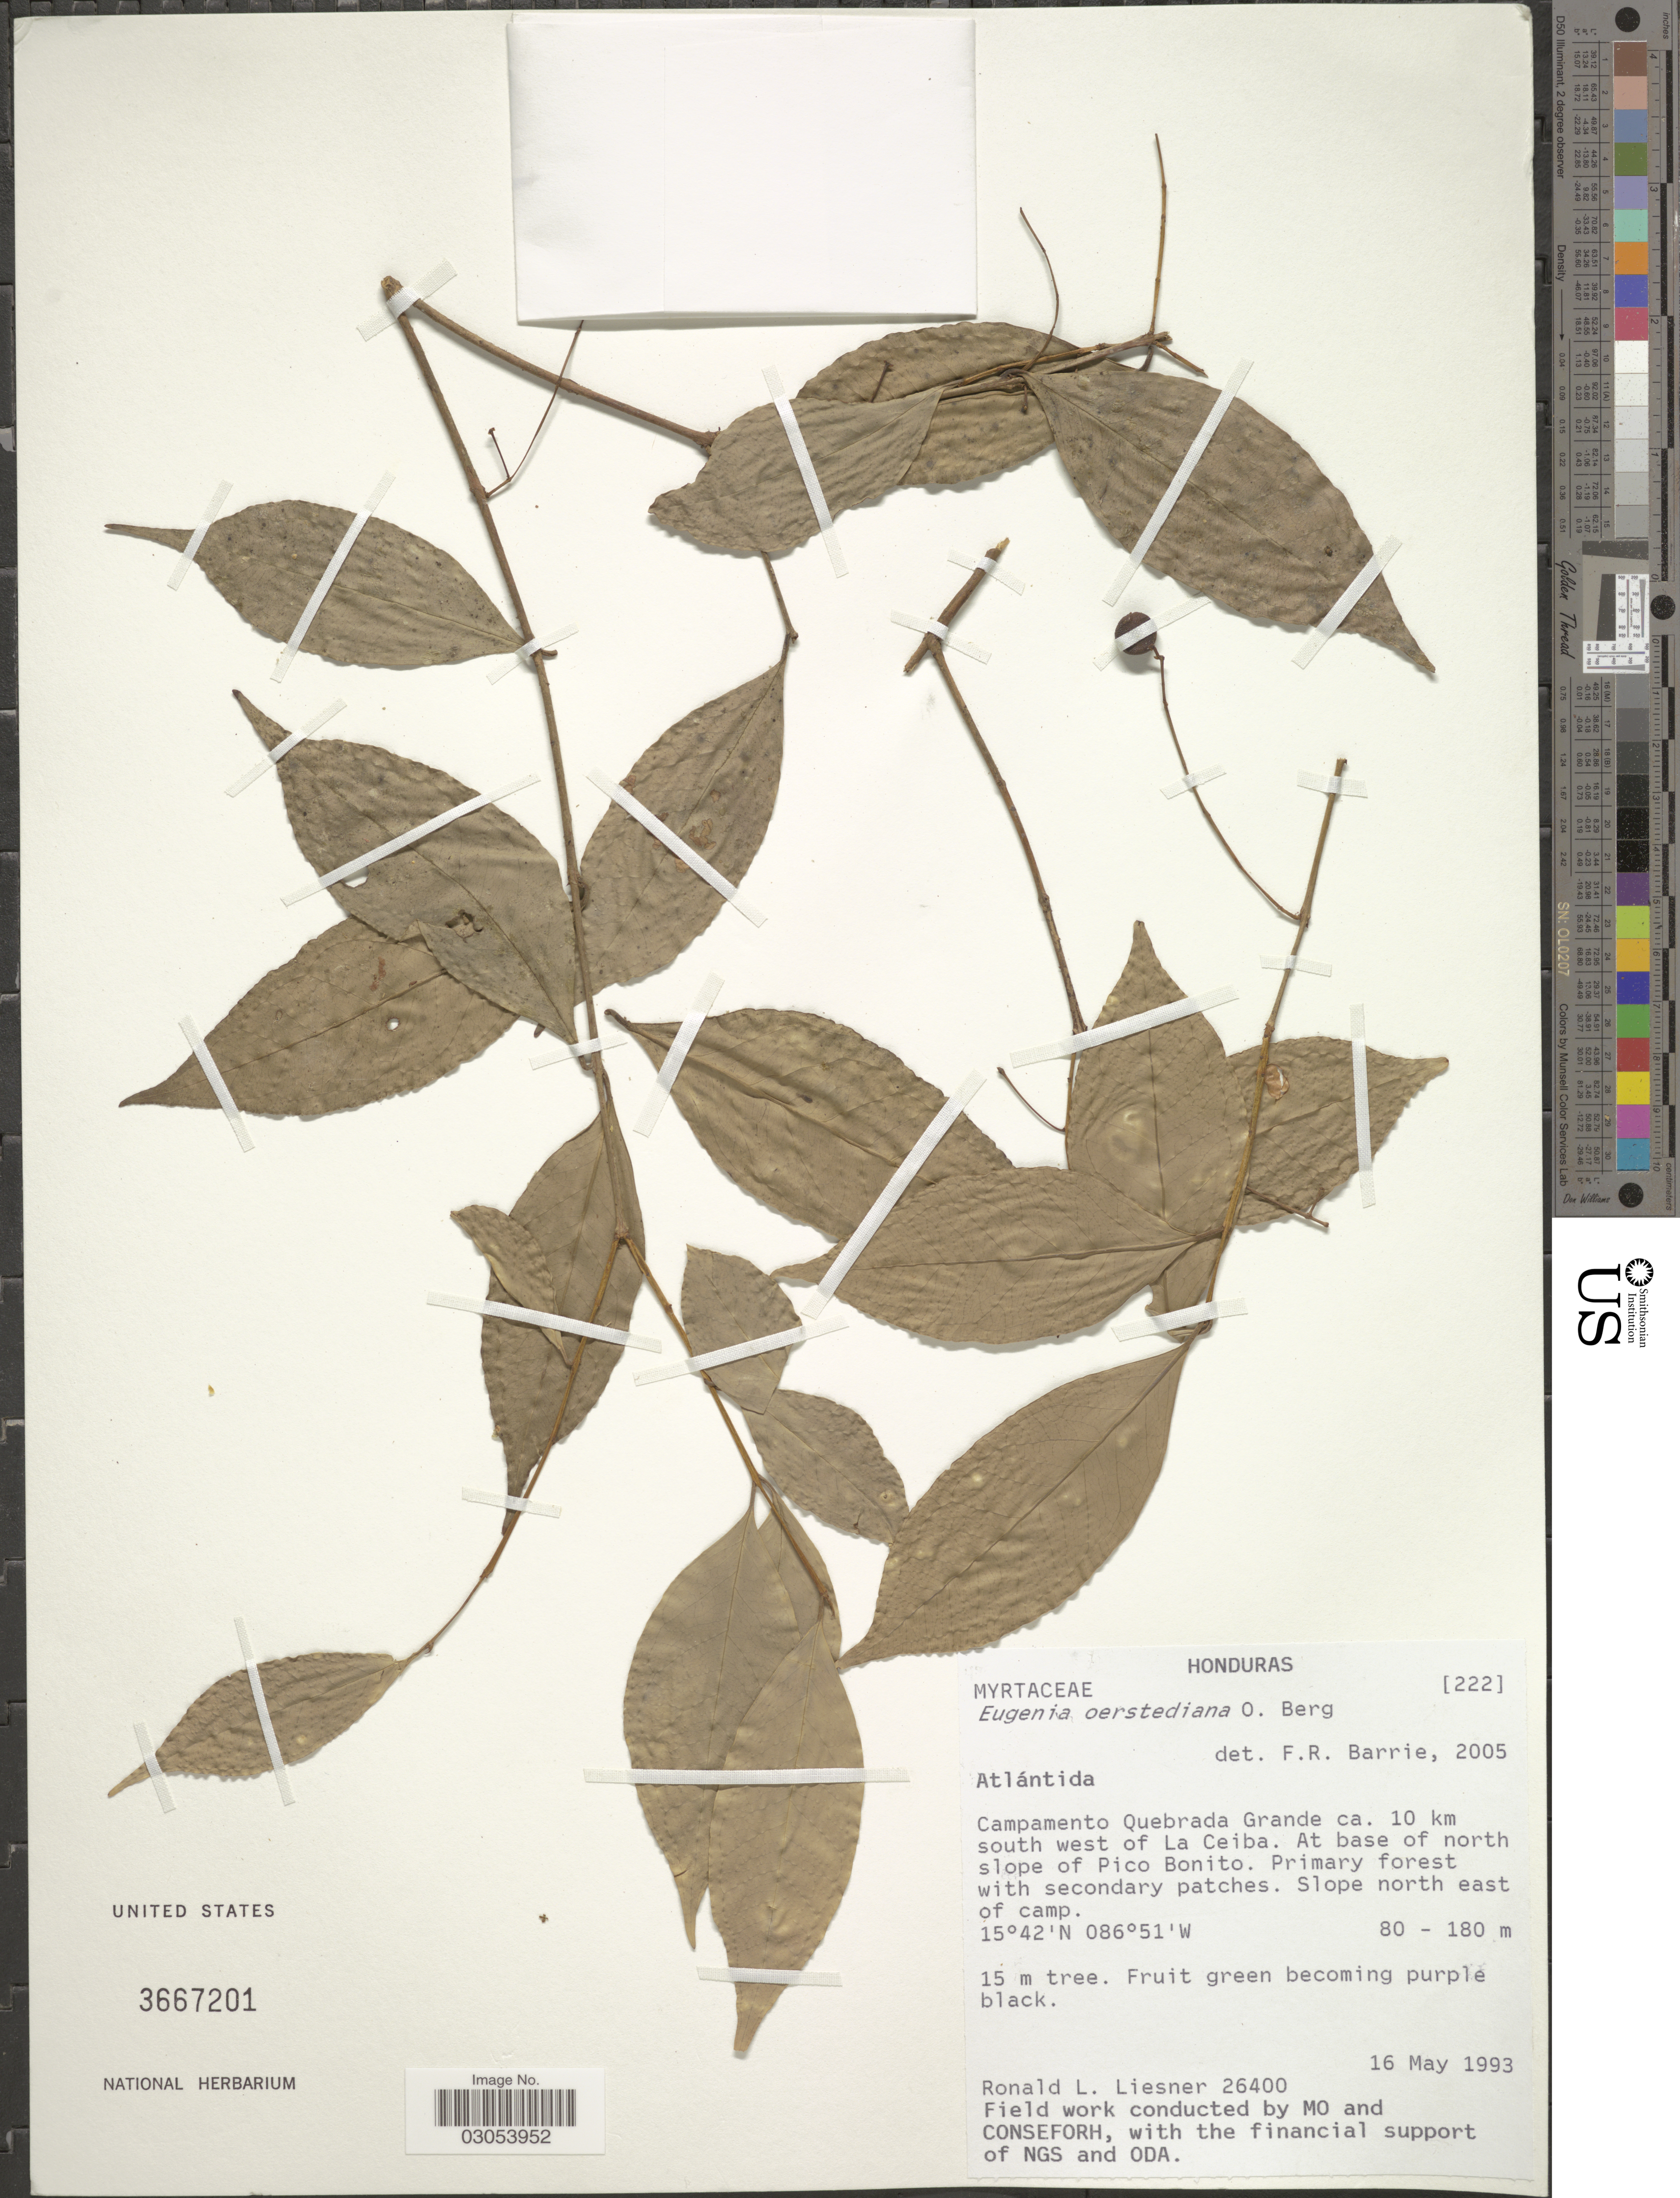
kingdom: Plantae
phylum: Tracheophyta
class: Magnoliopsida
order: Myrtales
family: Myrtaceae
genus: Eugenia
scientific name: Eugenia oerstediana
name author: O. Berg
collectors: R. L. Liesner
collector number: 26400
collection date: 1993-05-16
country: Honduras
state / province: Atlántida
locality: Campamento Quebrada Grande ca. 10 km south west of La Ceiba. At base of north slope of Pico Bonito. Slope north east of camp.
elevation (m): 80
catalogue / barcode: US 3667201